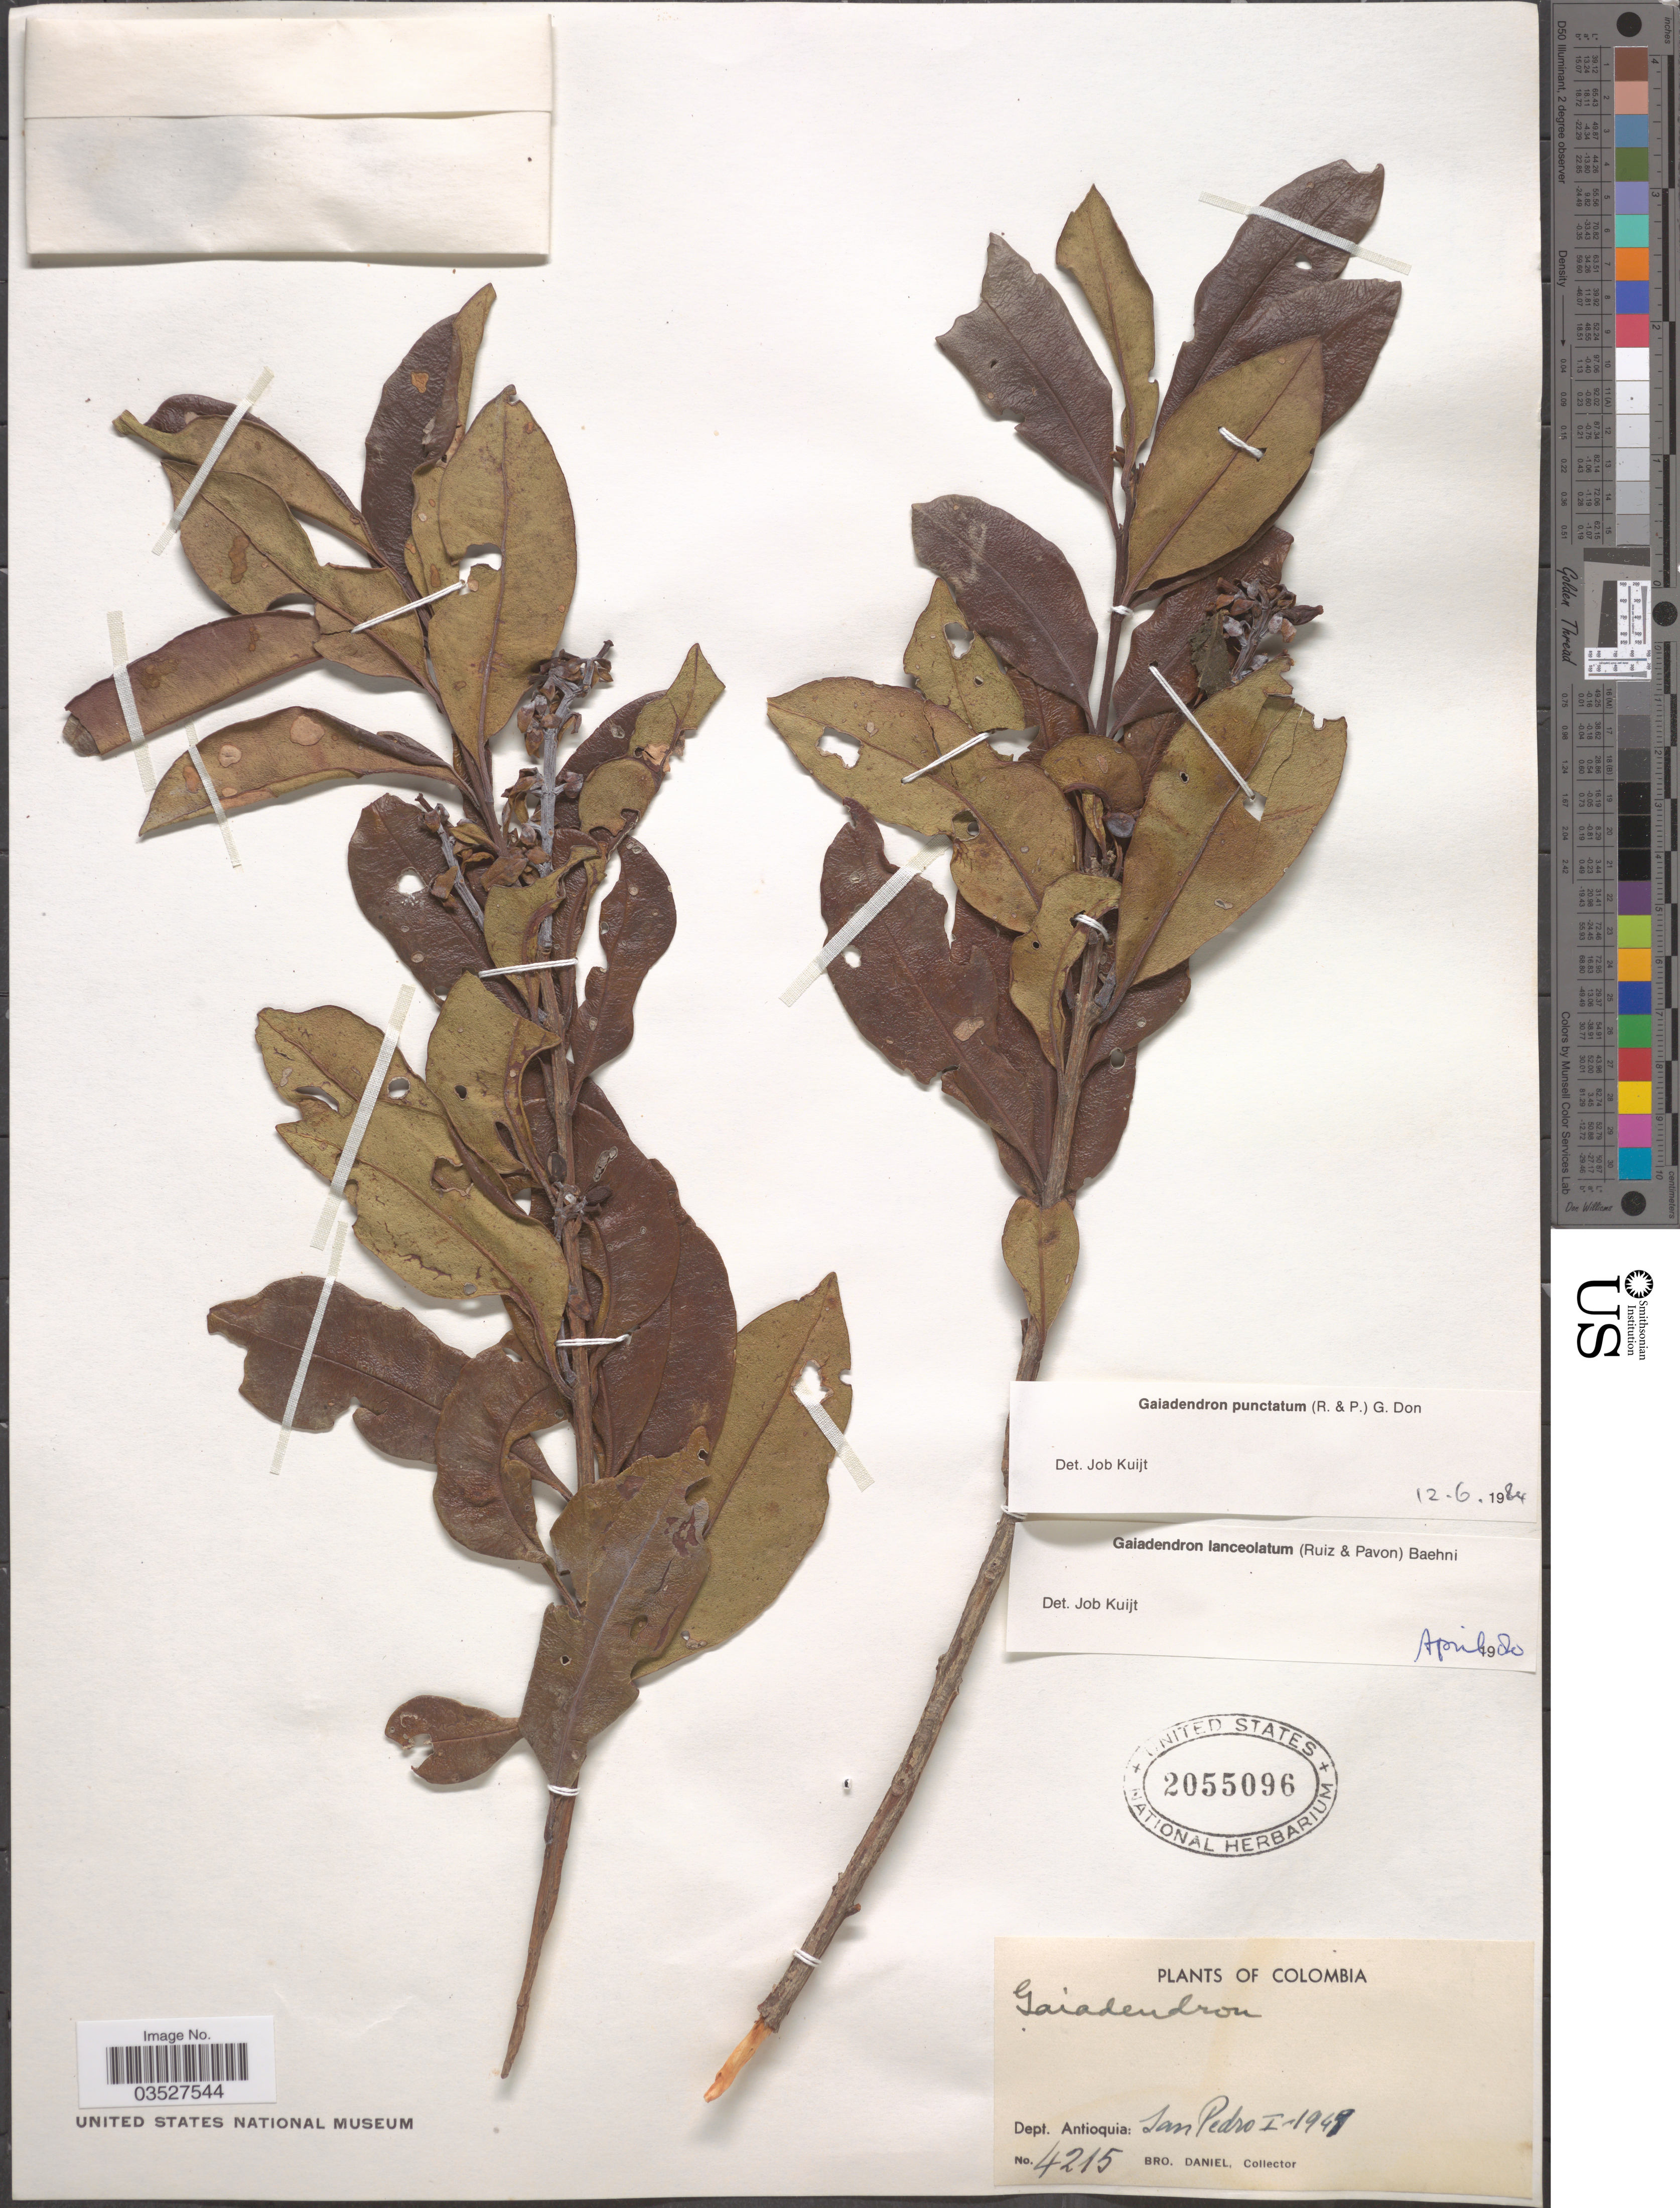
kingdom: Plantae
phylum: Tracheophyta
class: Magnoliopsida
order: Santalales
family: Loranthaceae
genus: Gaiadendron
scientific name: Gaiadendron punctatum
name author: (Ruiz & Pav.) G. Don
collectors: Bro. Daniel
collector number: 4215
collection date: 1949-01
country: Colombia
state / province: Antioquia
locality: Dept. Antioquia: San Pedro.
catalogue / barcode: US 2055096